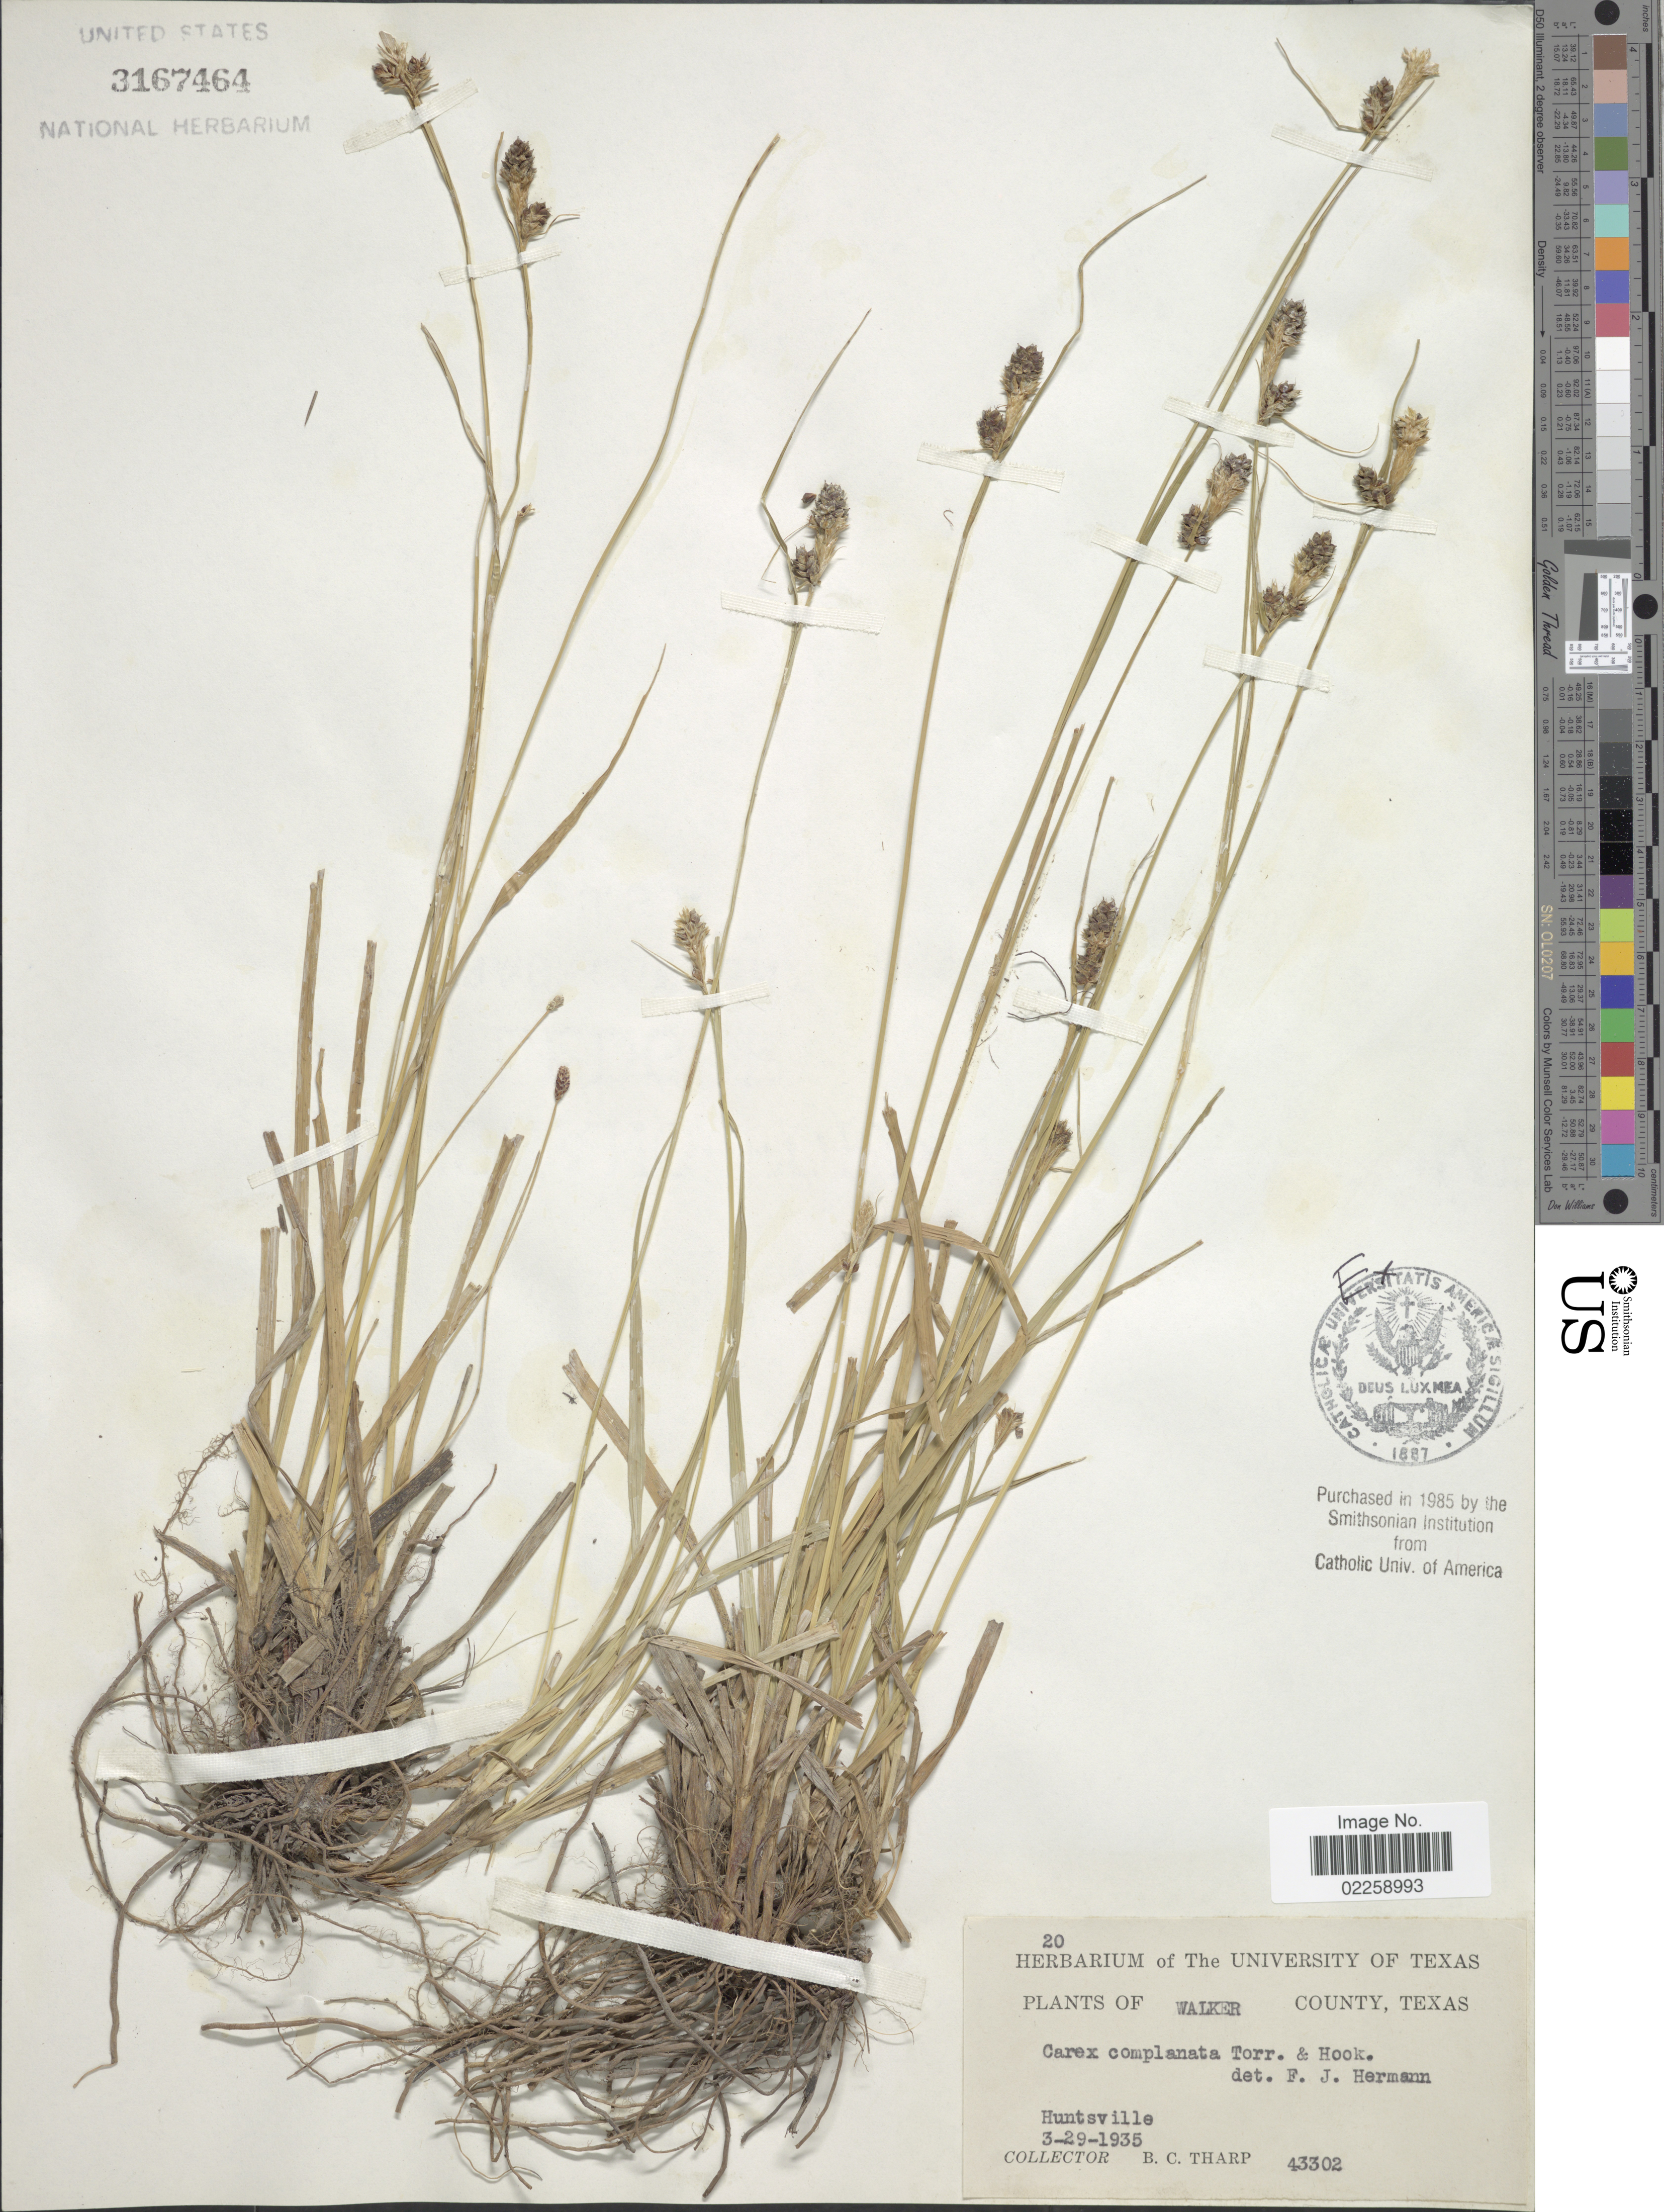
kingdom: Plantae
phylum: Tracheophyta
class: Liliopsida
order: Poales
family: Cyperaceae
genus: Carex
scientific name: Carex complanata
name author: Torr. & Hook.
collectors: B. C. Tharp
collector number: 43302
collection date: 1935-03-29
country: United States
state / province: Texas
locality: Walker County, Huntsville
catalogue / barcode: US 3167464